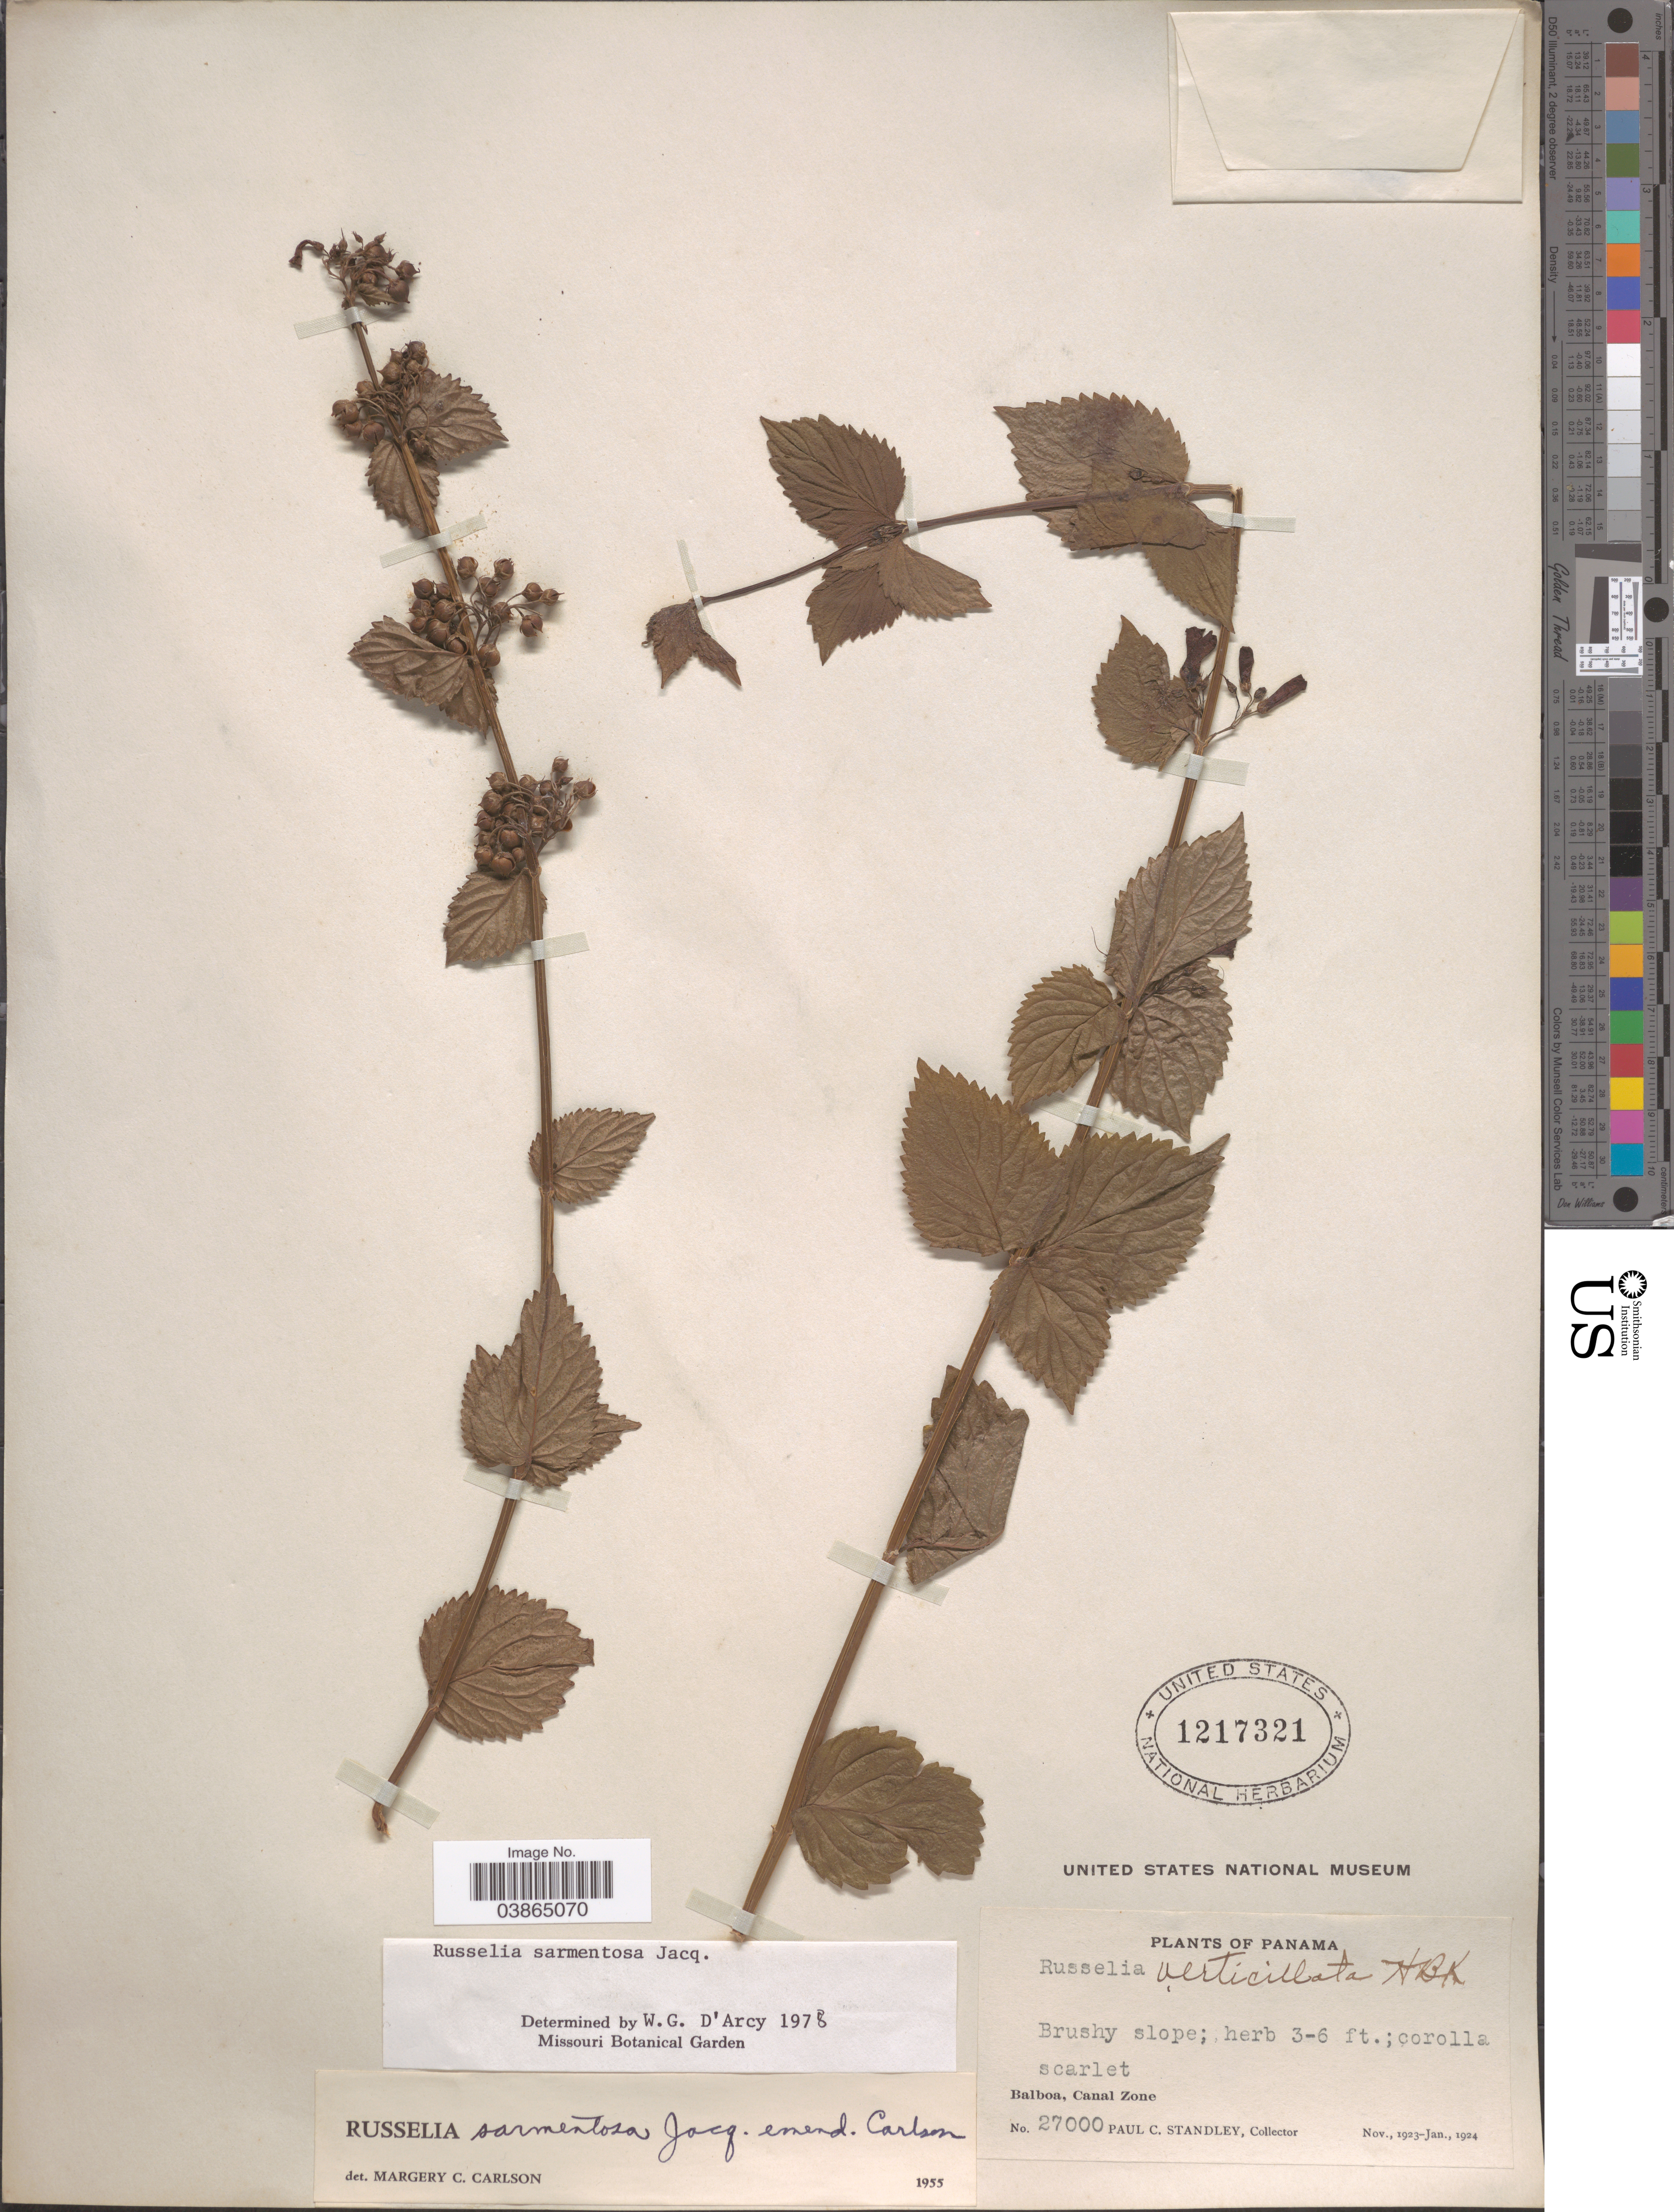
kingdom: Plantae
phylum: Tracheophyta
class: Magnoliopsida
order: Lamiales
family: Plantaginaceae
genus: Russelia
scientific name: Russelia sarmentosa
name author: Jacq.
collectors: P. C. Standley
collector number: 27000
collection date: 1923-11/1924-01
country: Panama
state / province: Colón / Panamá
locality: Balboa, Canal Zone.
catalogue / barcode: US 1217321